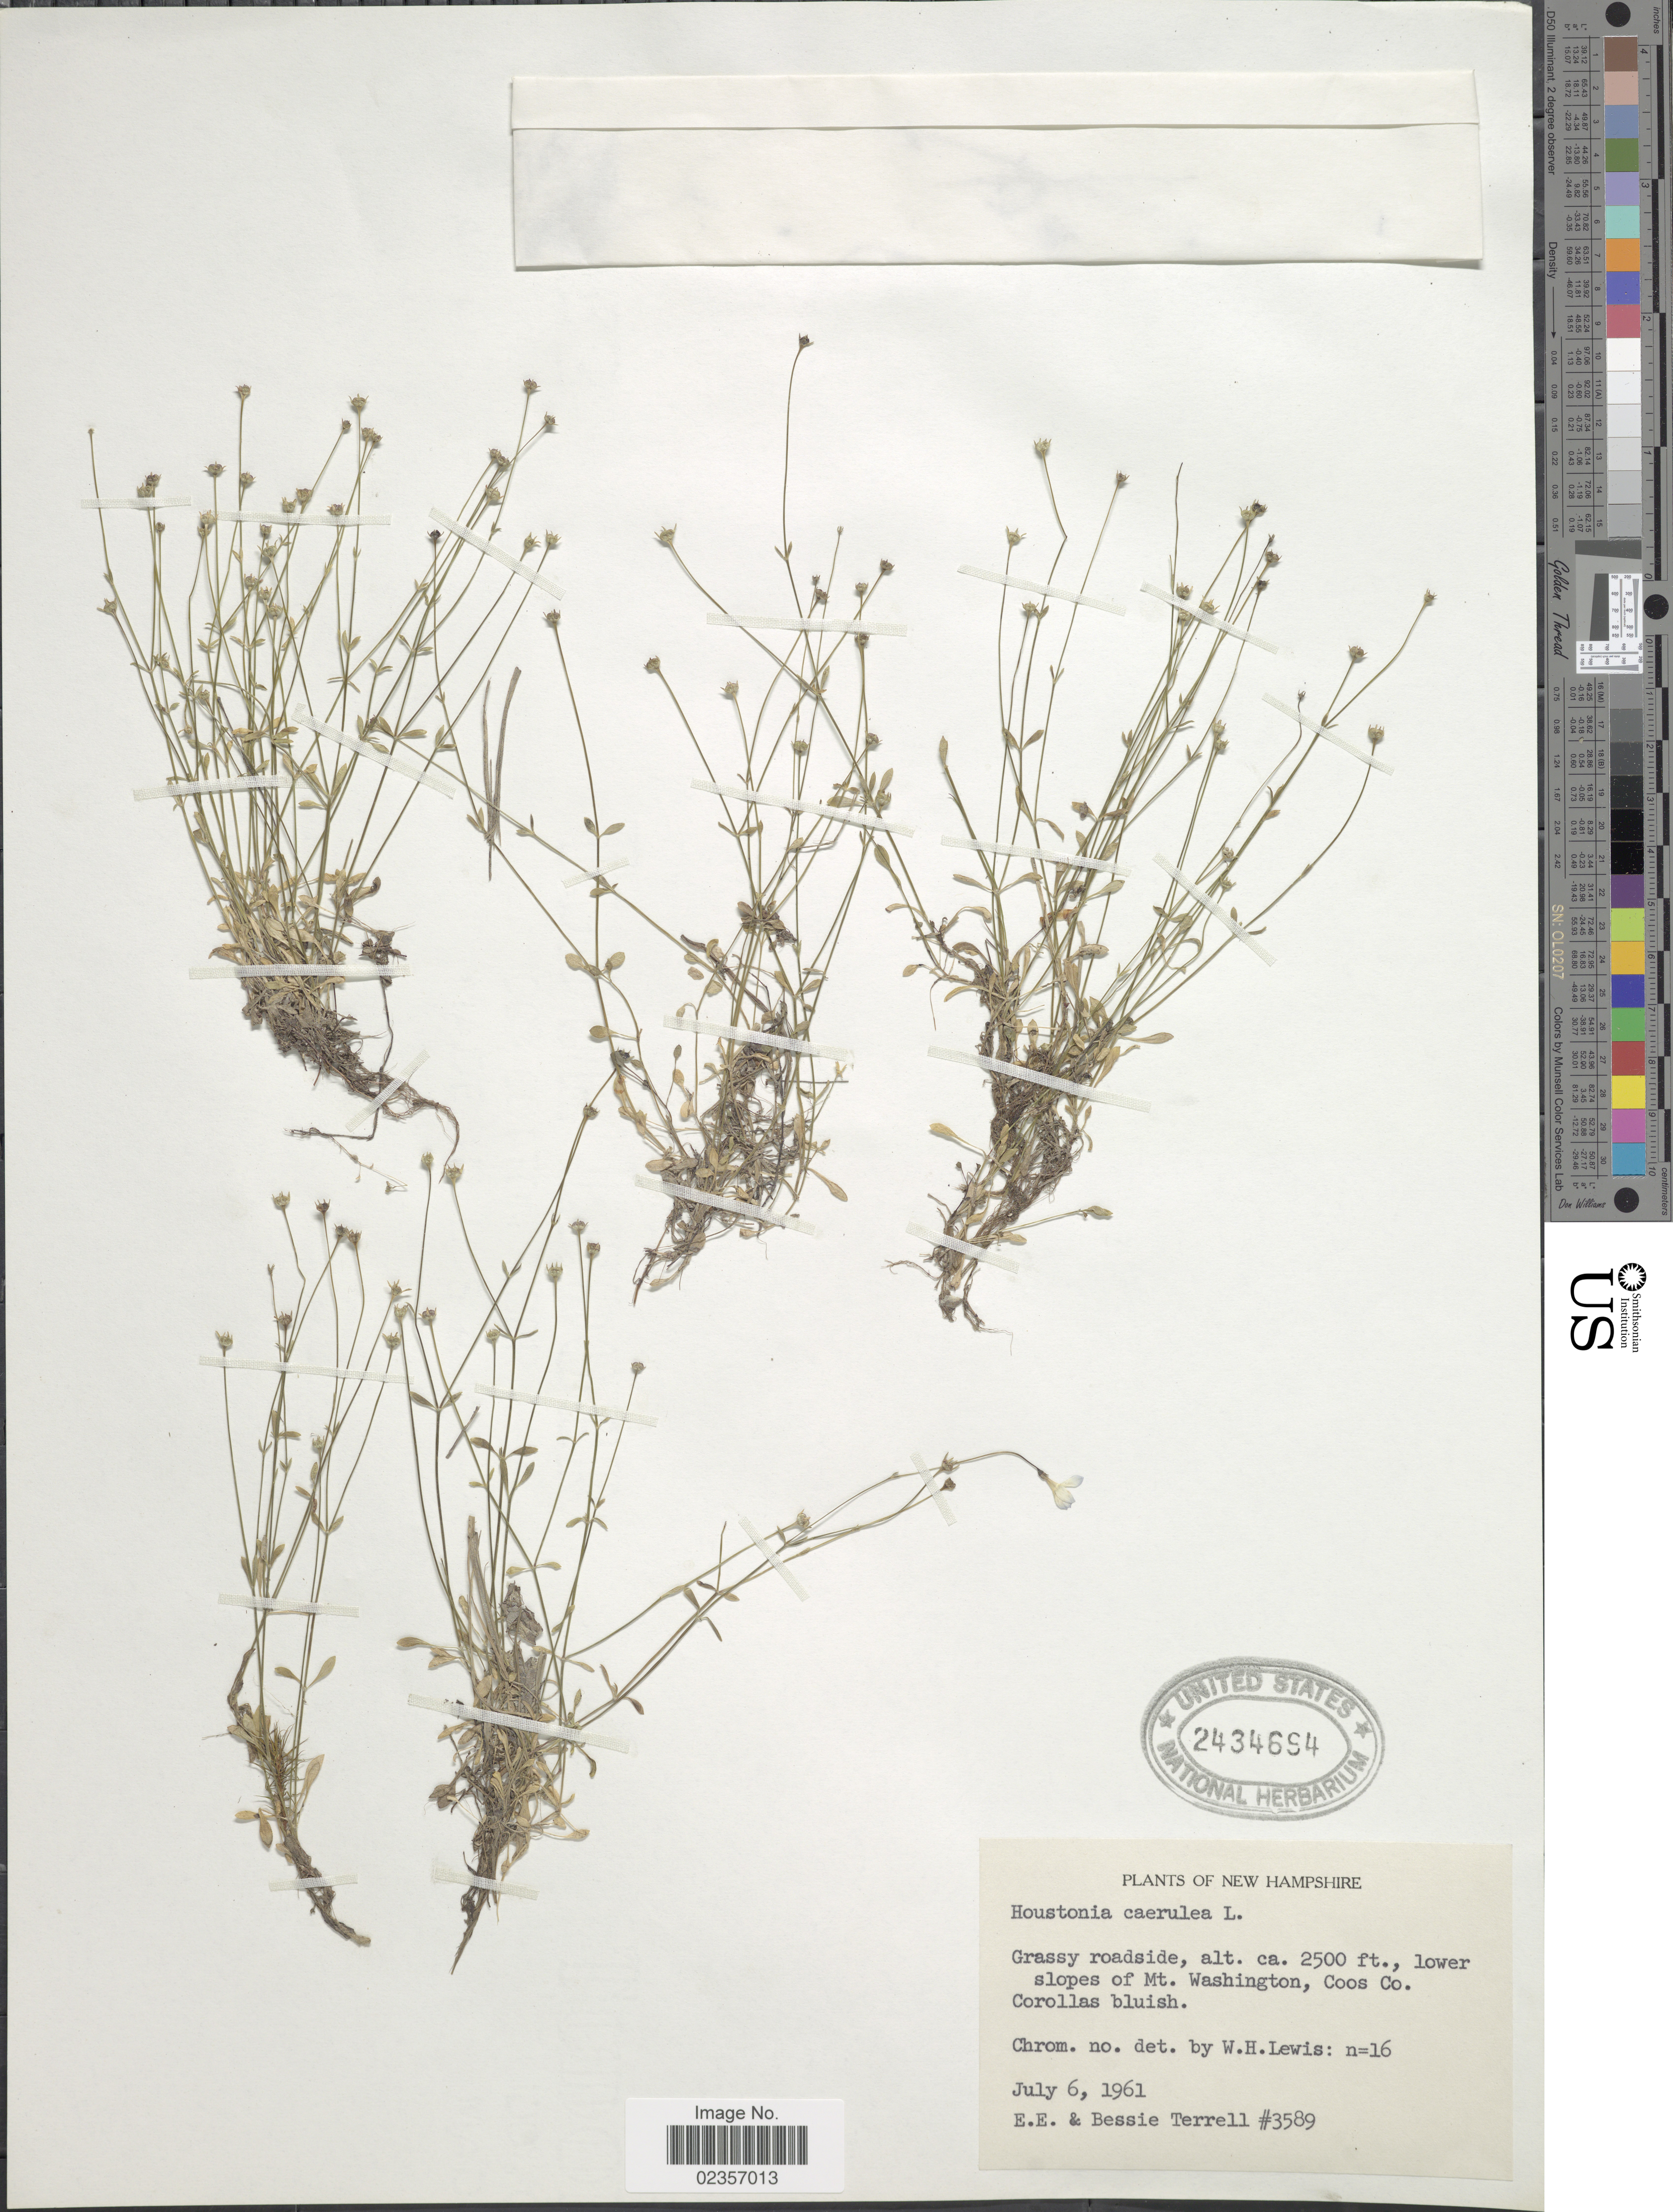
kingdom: Plantae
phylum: Tracheophyta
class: Magnoliopsida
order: Gentianales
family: Rubiaceae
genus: Houstonia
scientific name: Houstonia caerulea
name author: L.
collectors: E. E. Terrell & B. Terrell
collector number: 3589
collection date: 1961-07-06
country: United States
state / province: New Hampshire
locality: Grassy roadside, lower slopes of Mt. Washington, Coos Co.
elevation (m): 762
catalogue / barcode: US 2434694